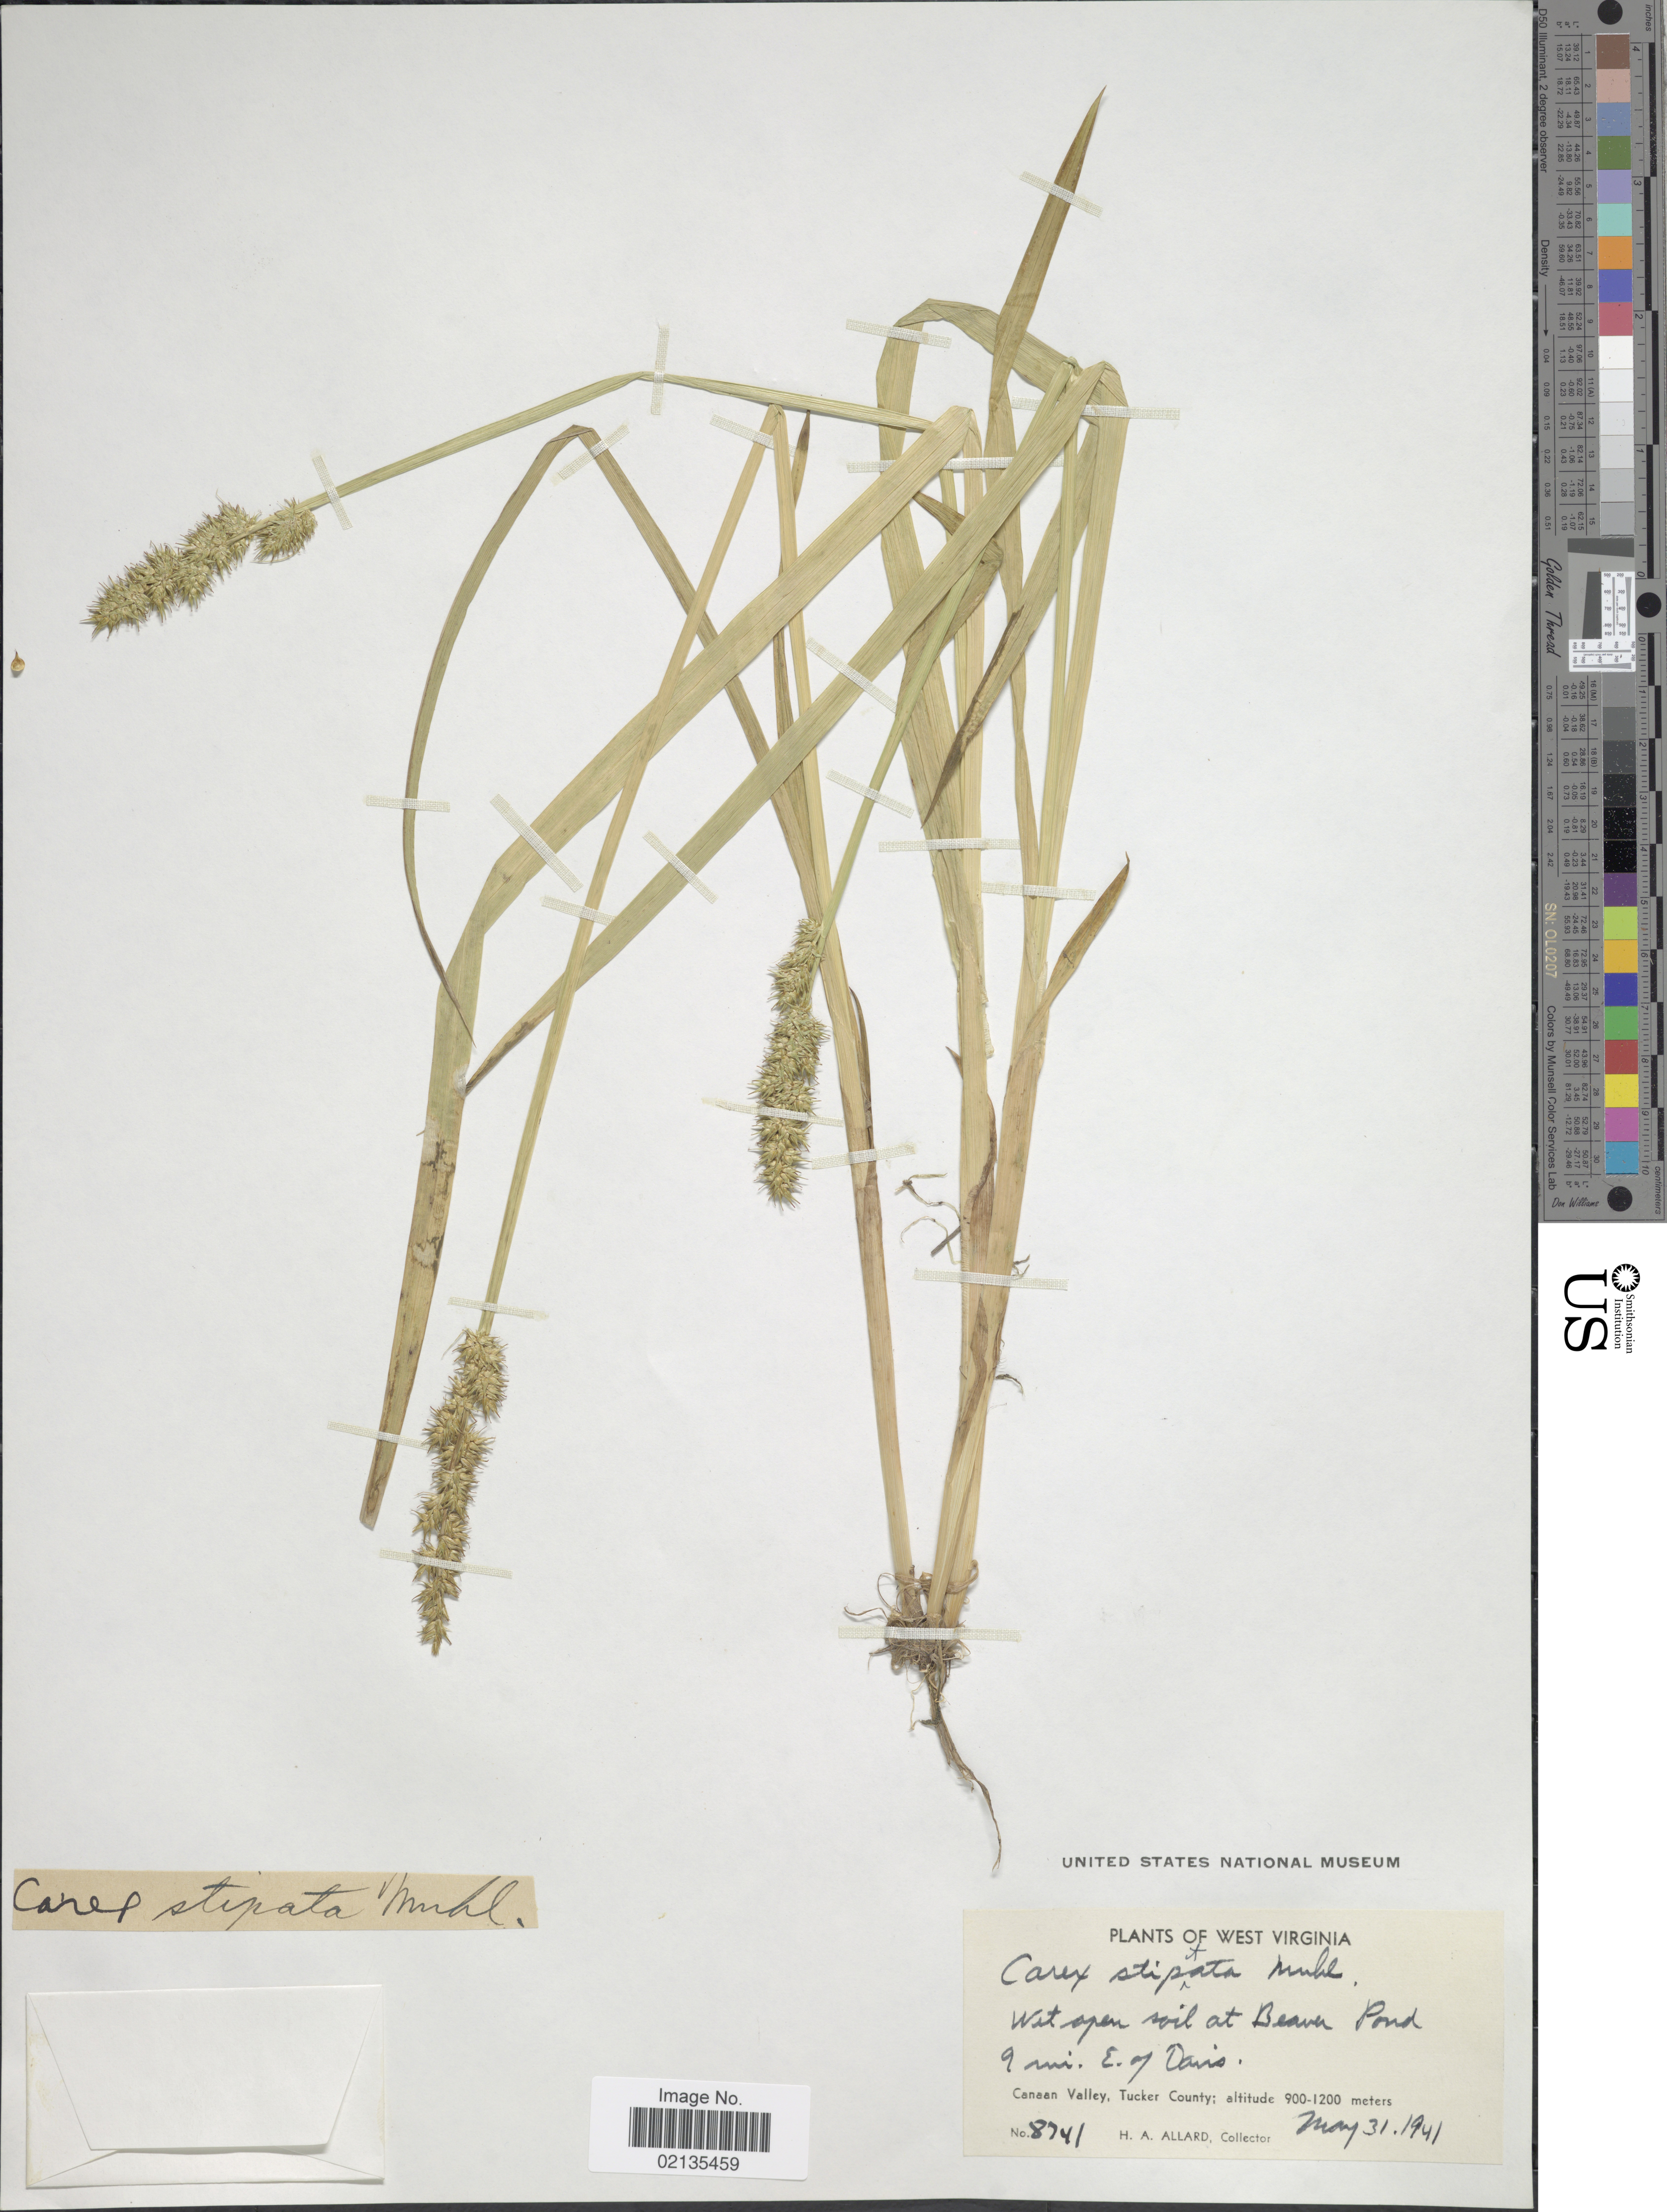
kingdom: Plantae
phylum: Tracheophyta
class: Liliopsida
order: Poales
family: Cyperaceae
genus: Carex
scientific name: Carex stipata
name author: Muhl. ex Willd.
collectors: H. A. Allard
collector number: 8741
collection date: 1941-05-31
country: United States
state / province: West Virginia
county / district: Tucker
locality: Wet open soil at Beaver Pond, 9 mi. E. of Davis, Canaan Valley, Tucker County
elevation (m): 900